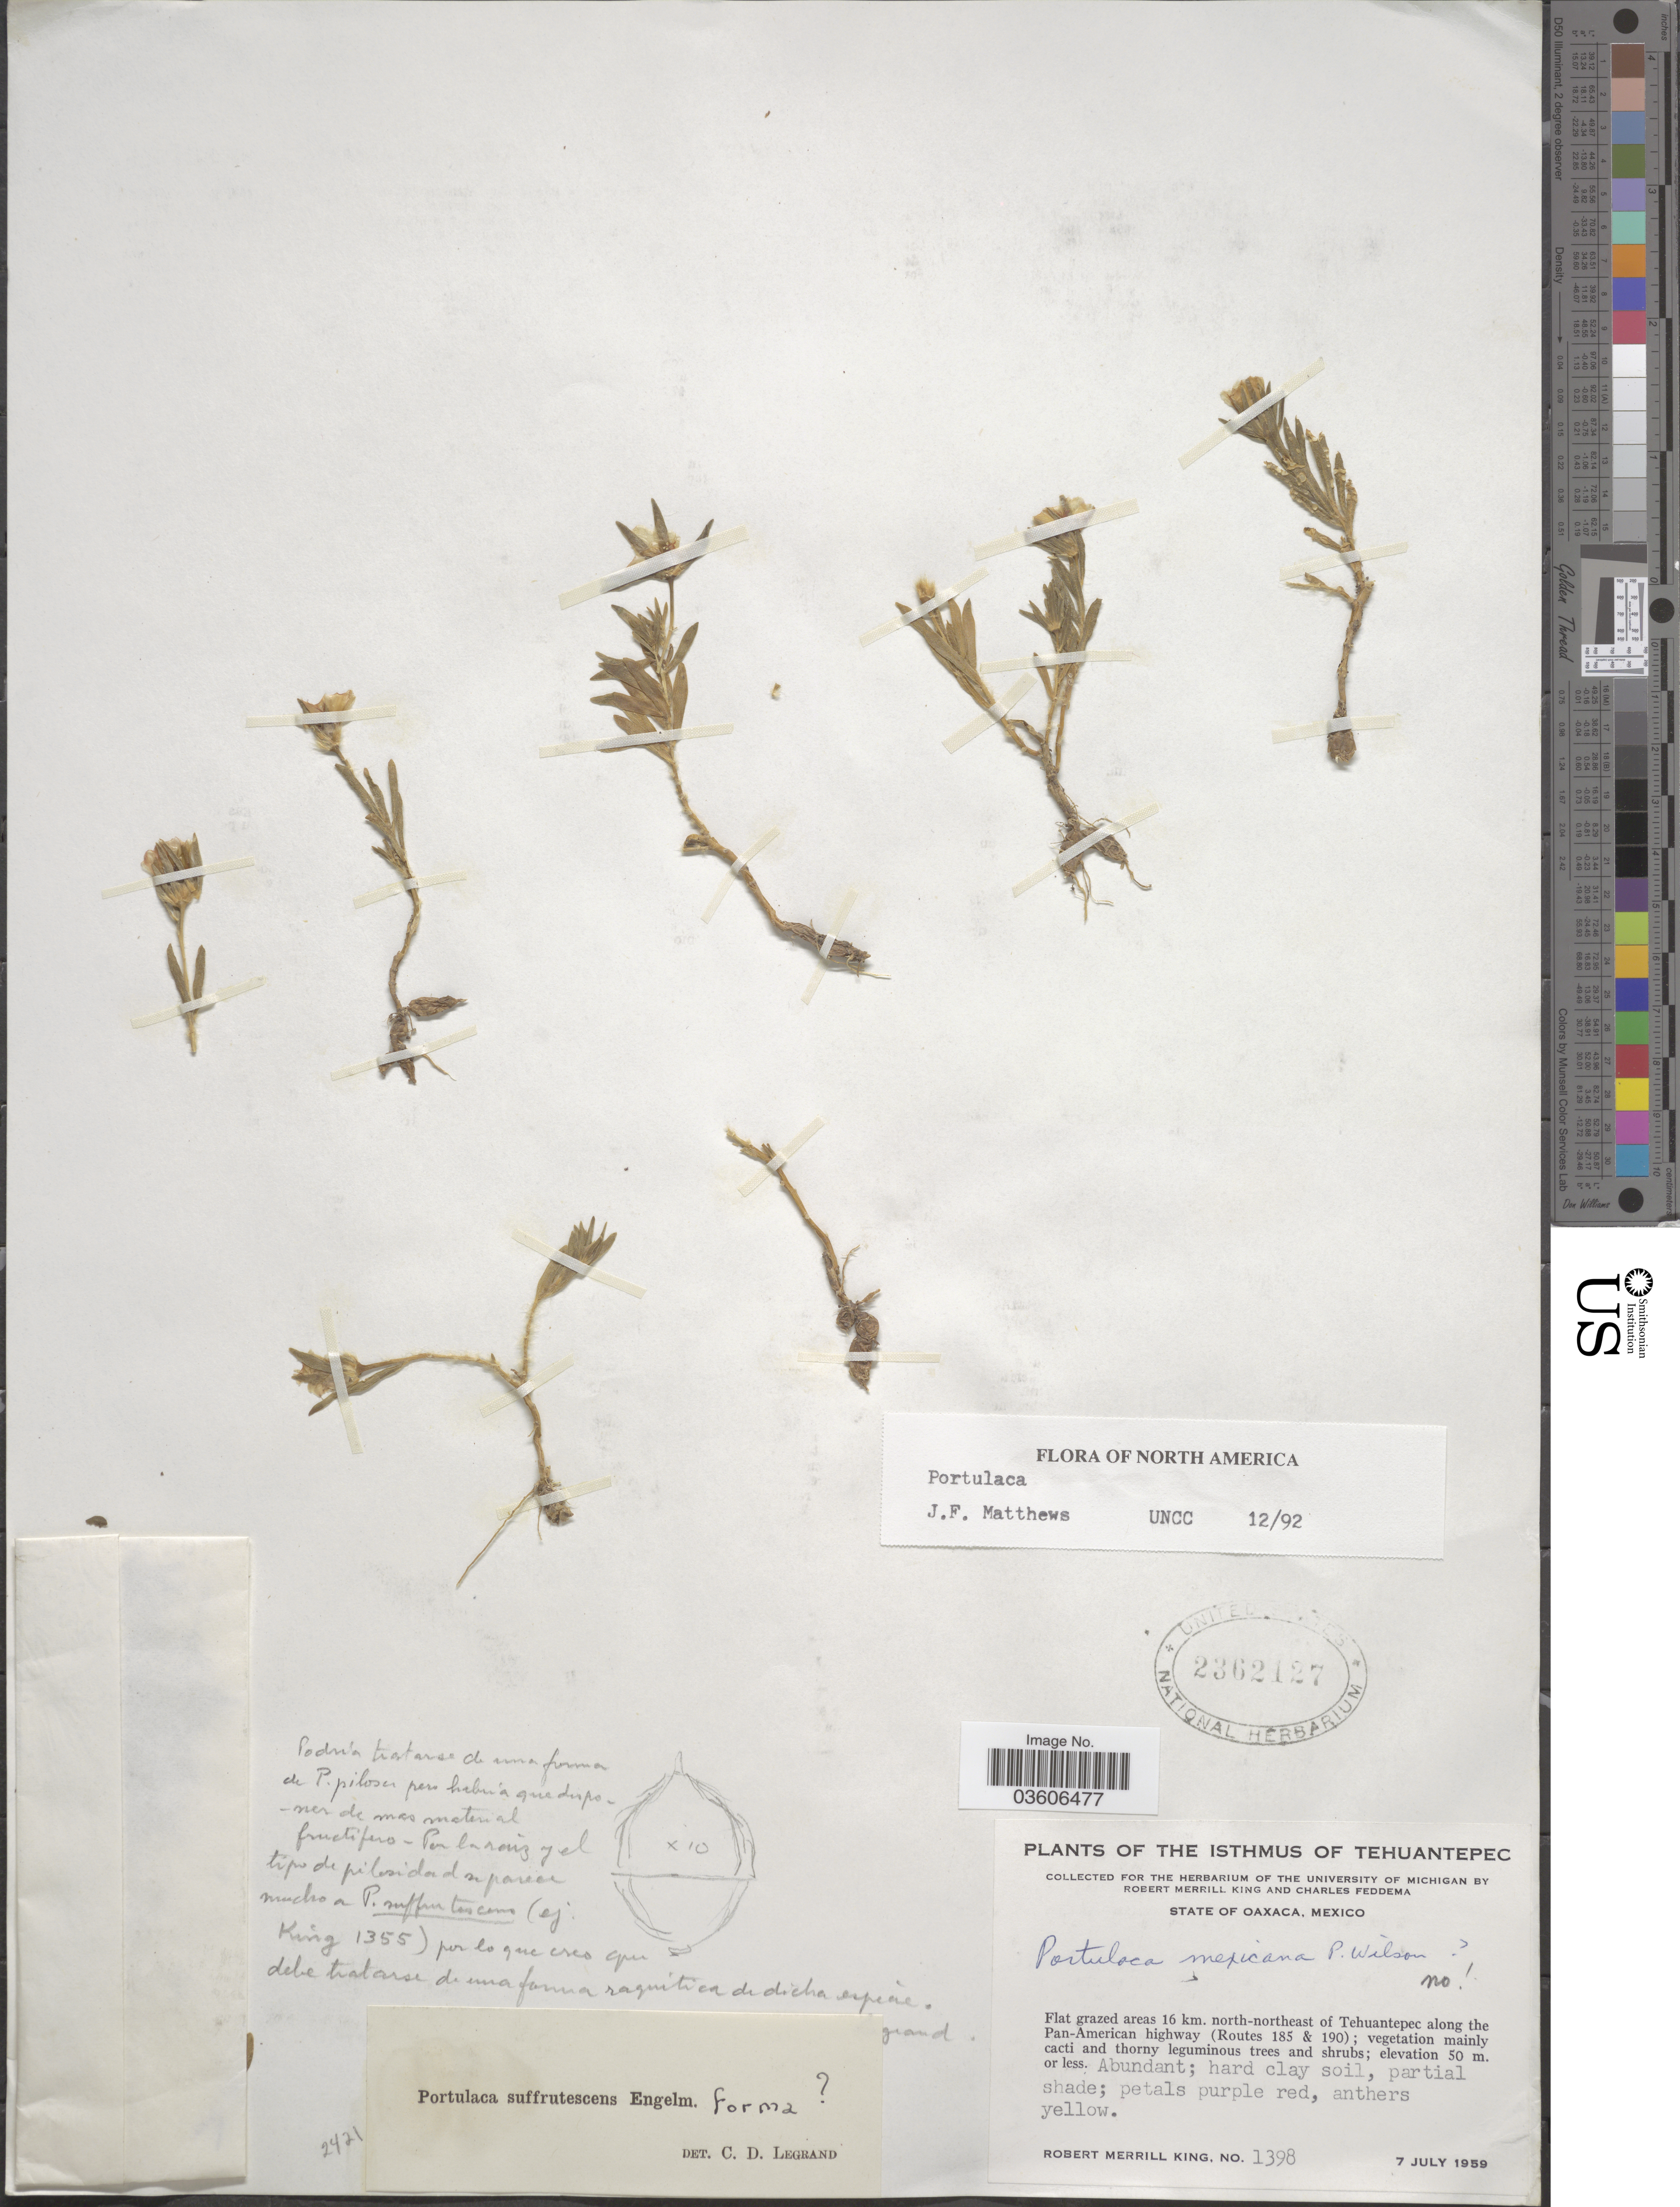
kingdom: Plantae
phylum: Tracheophyta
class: Magnoliopsida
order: Caryophyllales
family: Portulacaceae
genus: Portulaca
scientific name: Portulaca sp.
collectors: R. M. King & C. Feddema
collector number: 1398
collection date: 1959-07-07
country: Mexico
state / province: Oaxaca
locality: The Isthmus of Tehuantepec. Flat grazed areas 16 km. north-northeast of Tehuantepec along the Pan-American highway (Routes 185 & 190).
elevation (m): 50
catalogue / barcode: US 2362127